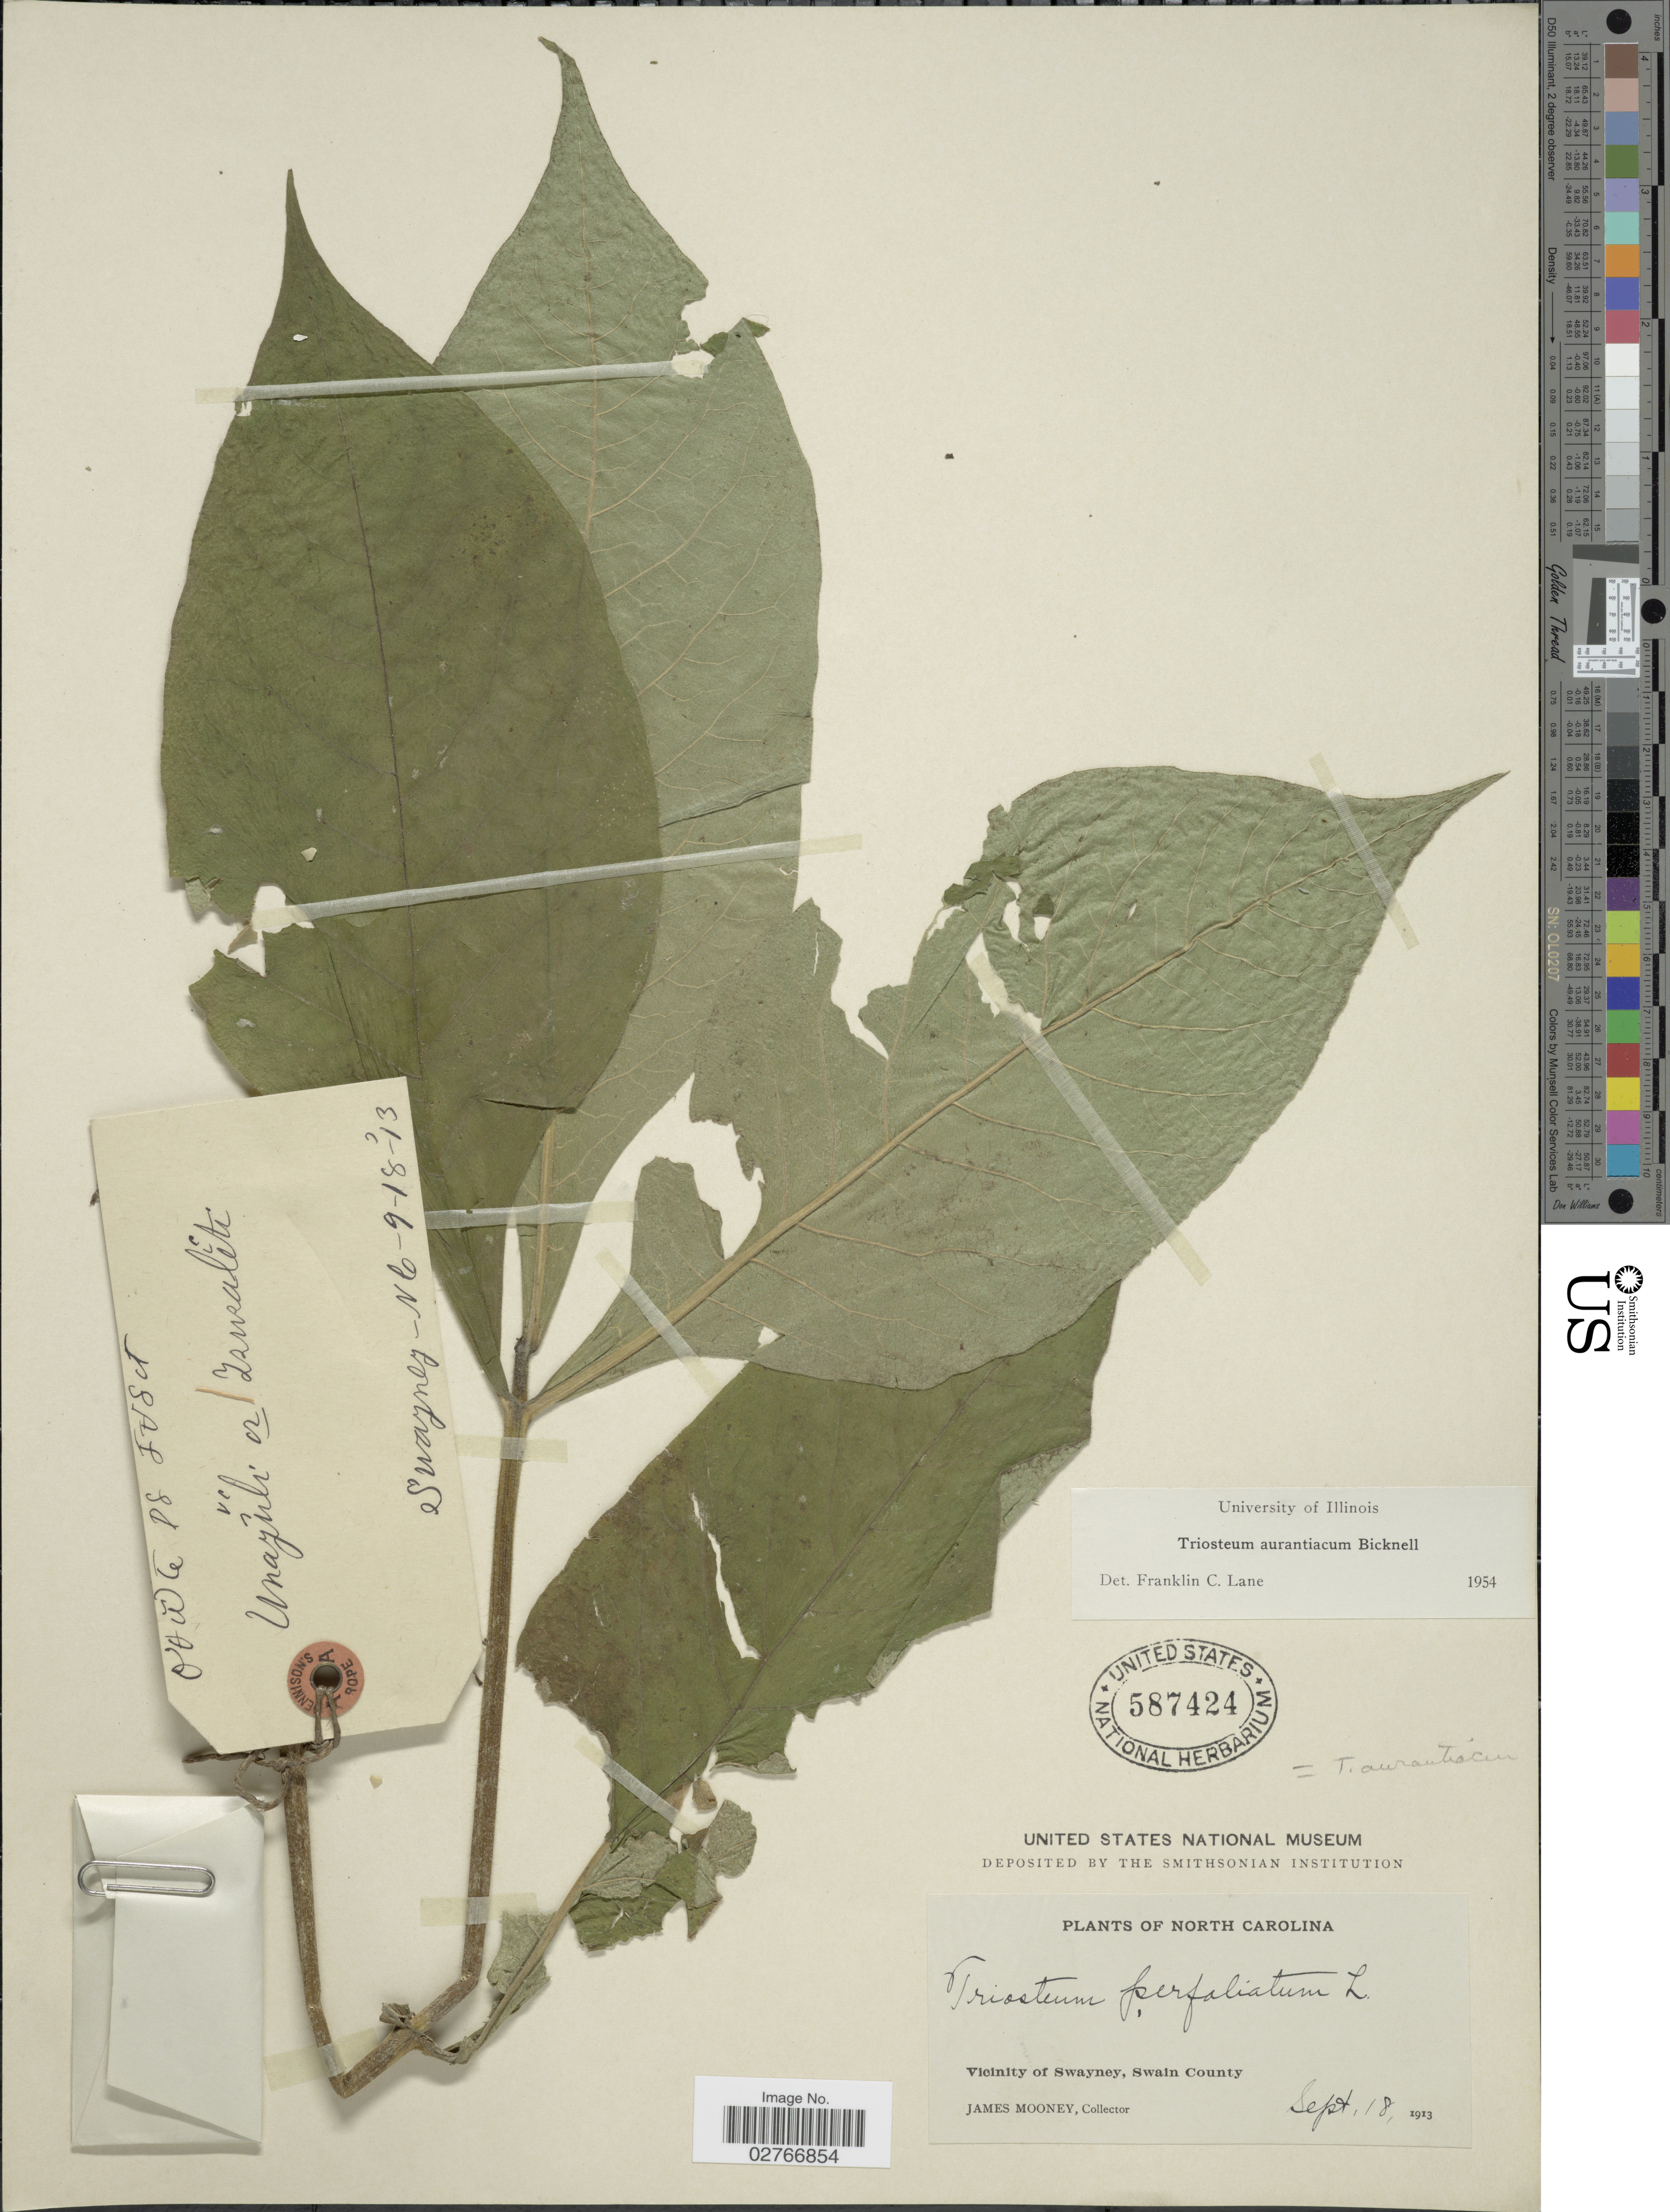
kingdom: Plantae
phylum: Tracheophyta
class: Magnoliopsida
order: Dipsacales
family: Caprifoliaceae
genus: Triosteum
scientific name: Triosteum aurantiacum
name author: E.P. Bicknell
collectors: J. Mooney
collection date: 1913-09-18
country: United States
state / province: North Carolina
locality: Vicinity of Swayney, Swain County.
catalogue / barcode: US 587424